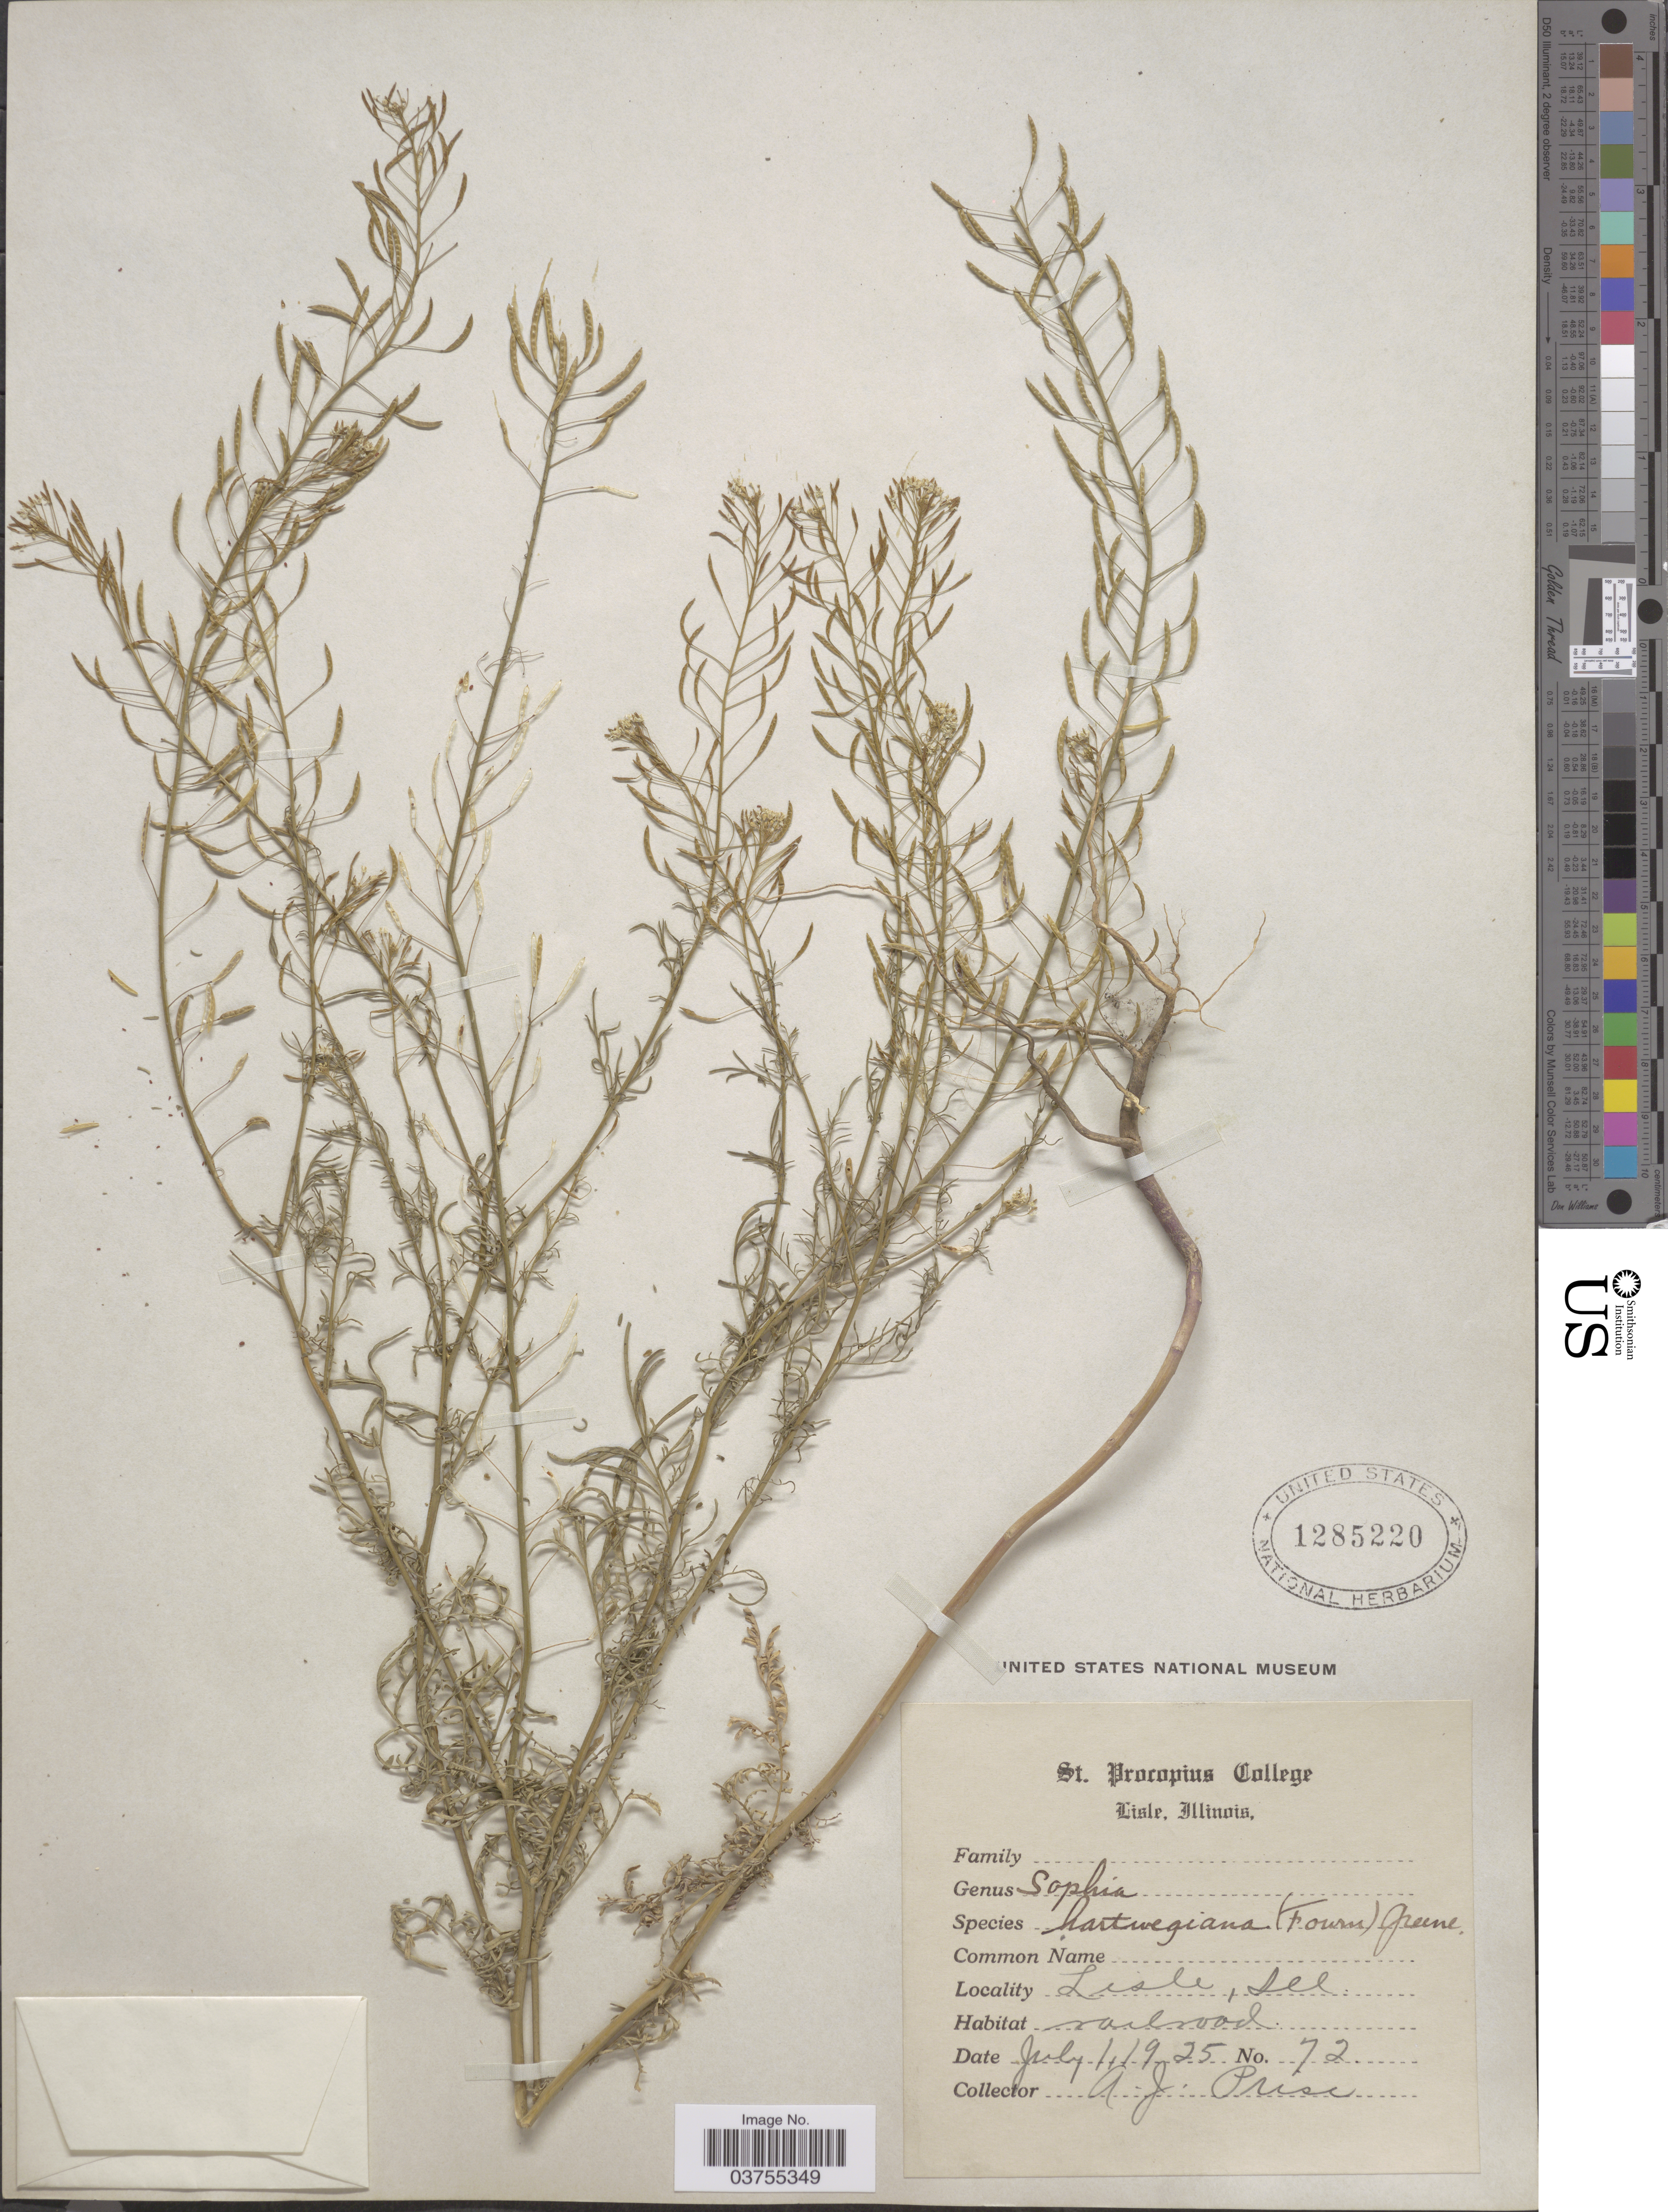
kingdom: Plantae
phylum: Tracheophyta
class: Magnoliopsida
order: Brassicales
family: Brassicaceae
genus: Descurainia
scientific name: Descurainia sp.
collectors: A. J. Prisc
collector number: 72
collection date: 1925-07-01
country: United States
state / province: Illinois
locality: Lisle.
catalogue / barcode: US 1285220